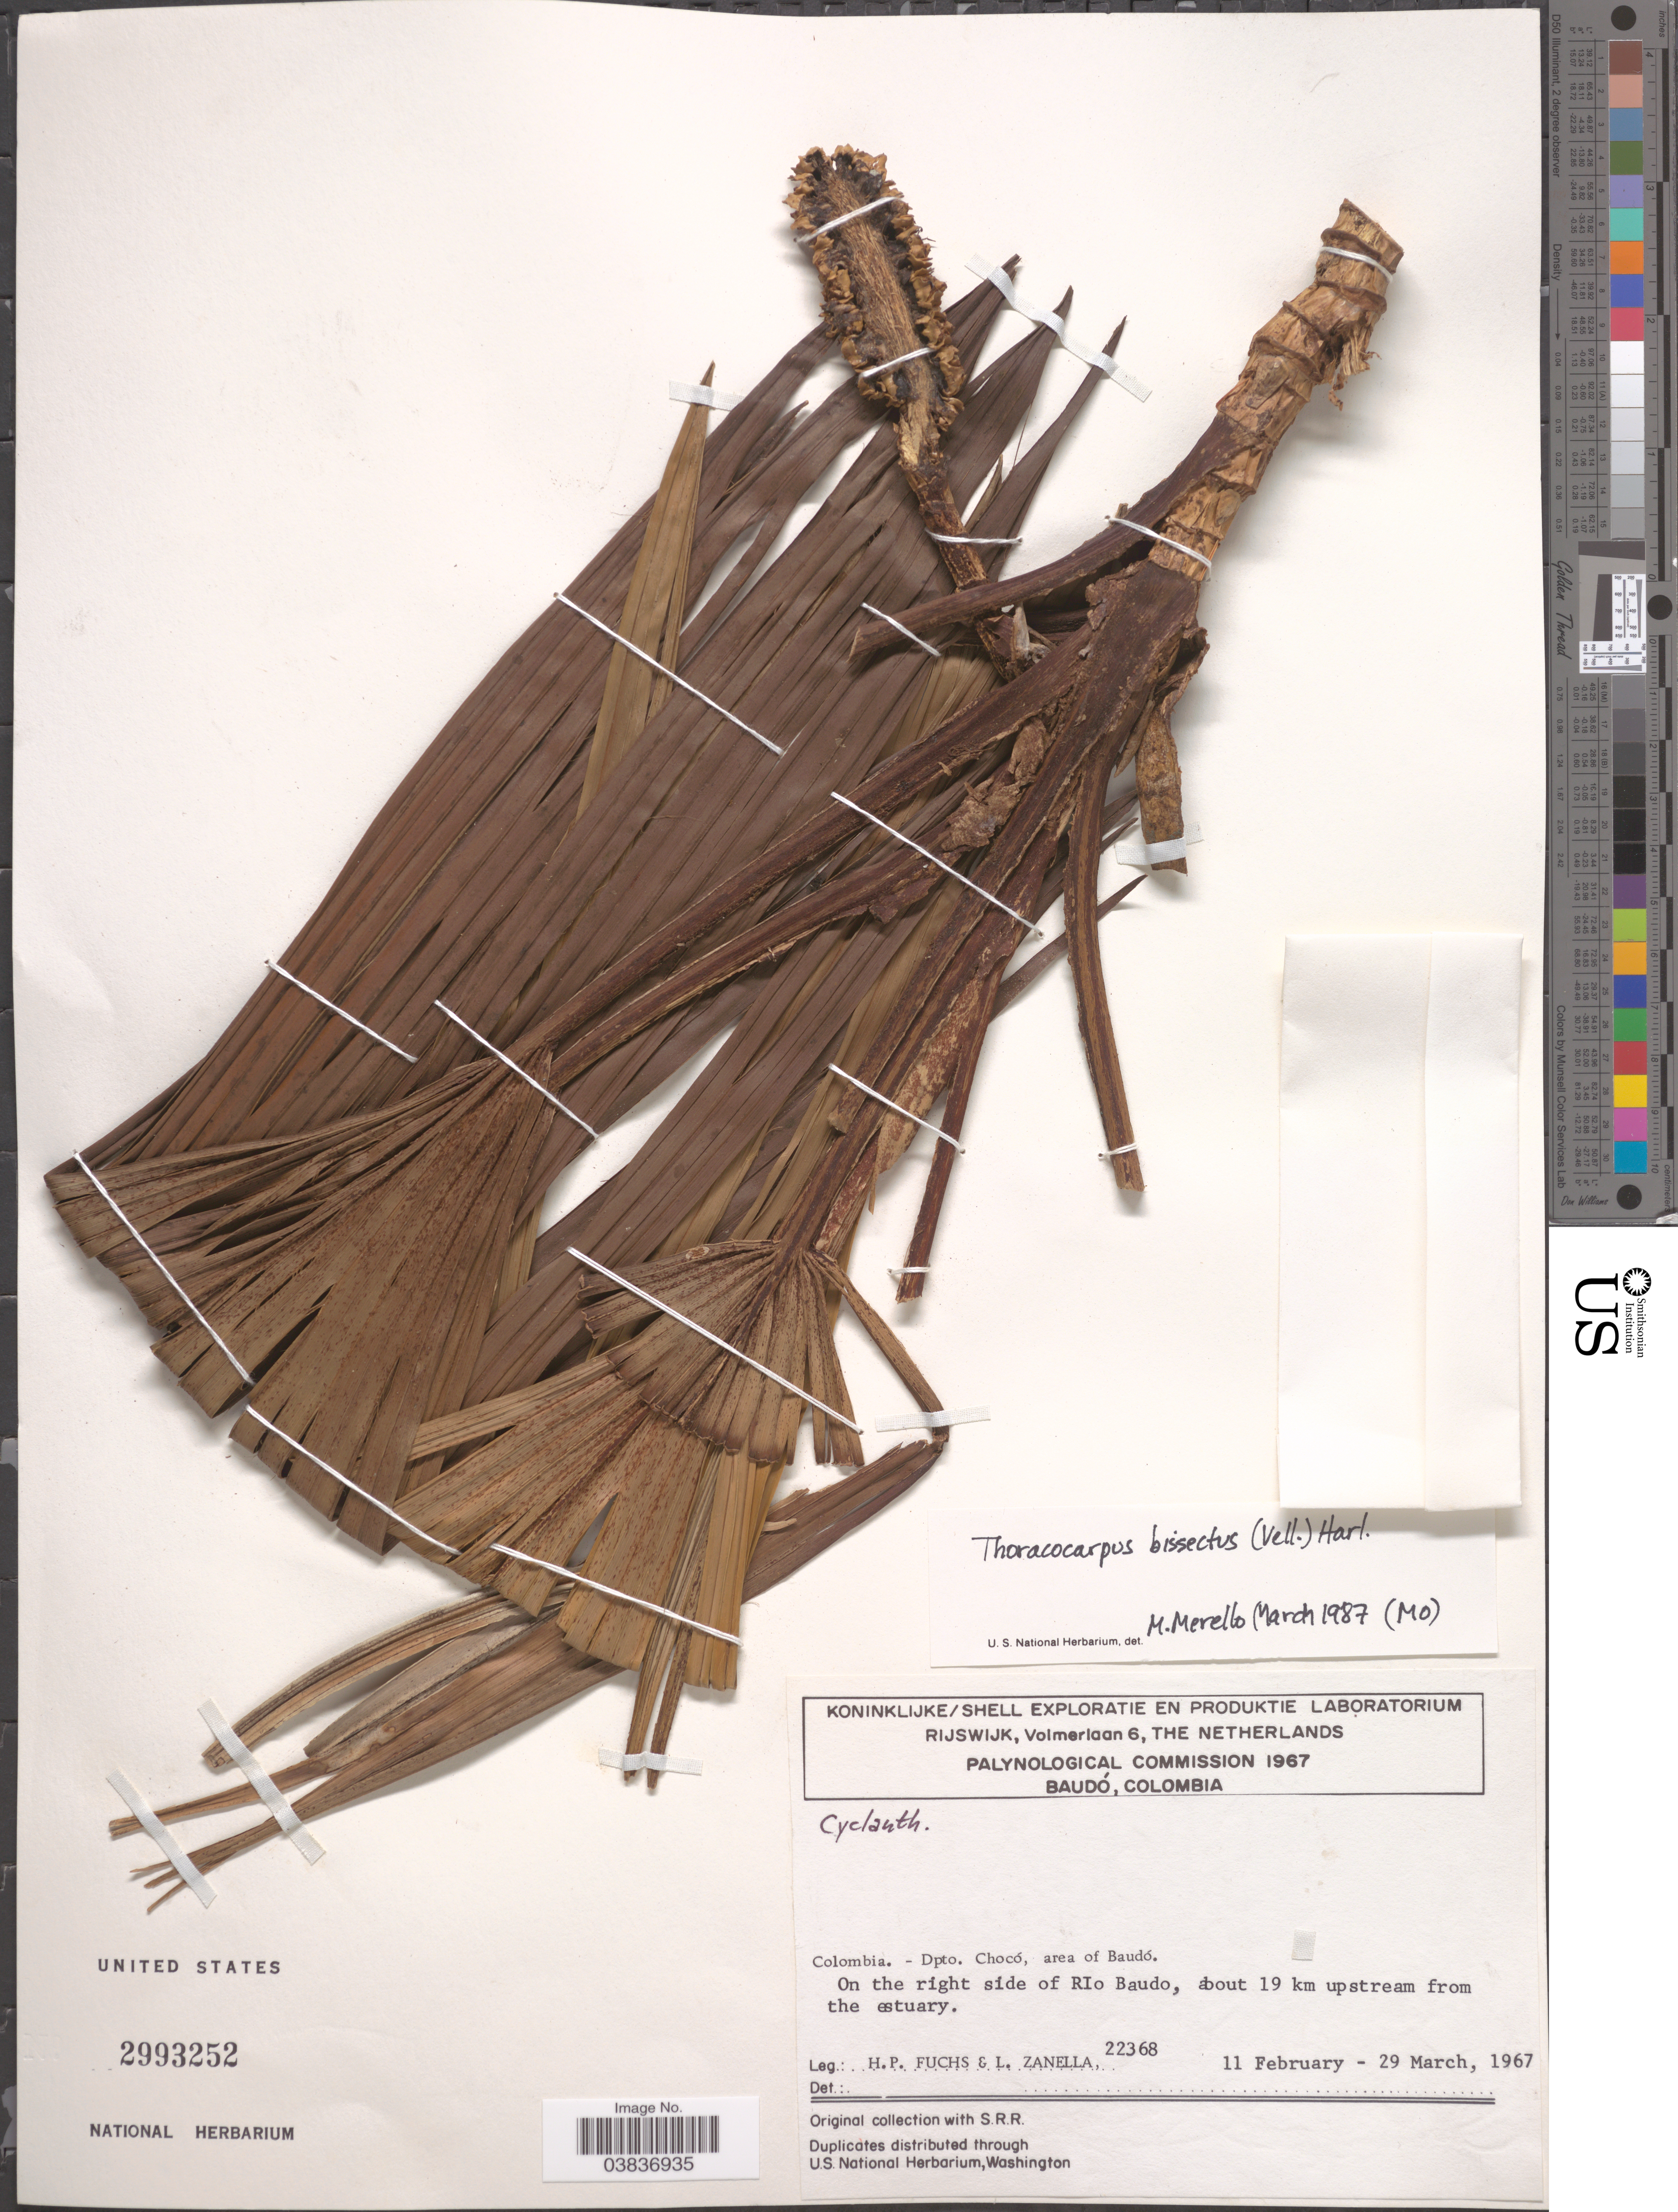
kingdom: Plantae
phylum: Tracheophyta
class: Liliopsida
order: Pandanales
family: Cyclanthaceae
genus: Thoracocarpus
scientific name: Thoracocarpus bissectus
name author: (Vell.) Harling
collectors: H. P. Fuchs & L. Zanella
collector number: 22368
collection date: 1967-02-11/1967-03-29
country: Colombia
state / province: Chocó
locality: Dpto. Chocó, area of Baudó, On the right side of Rio Baudo, about 19 km upstream from the estuary.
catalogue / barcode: US 2993252